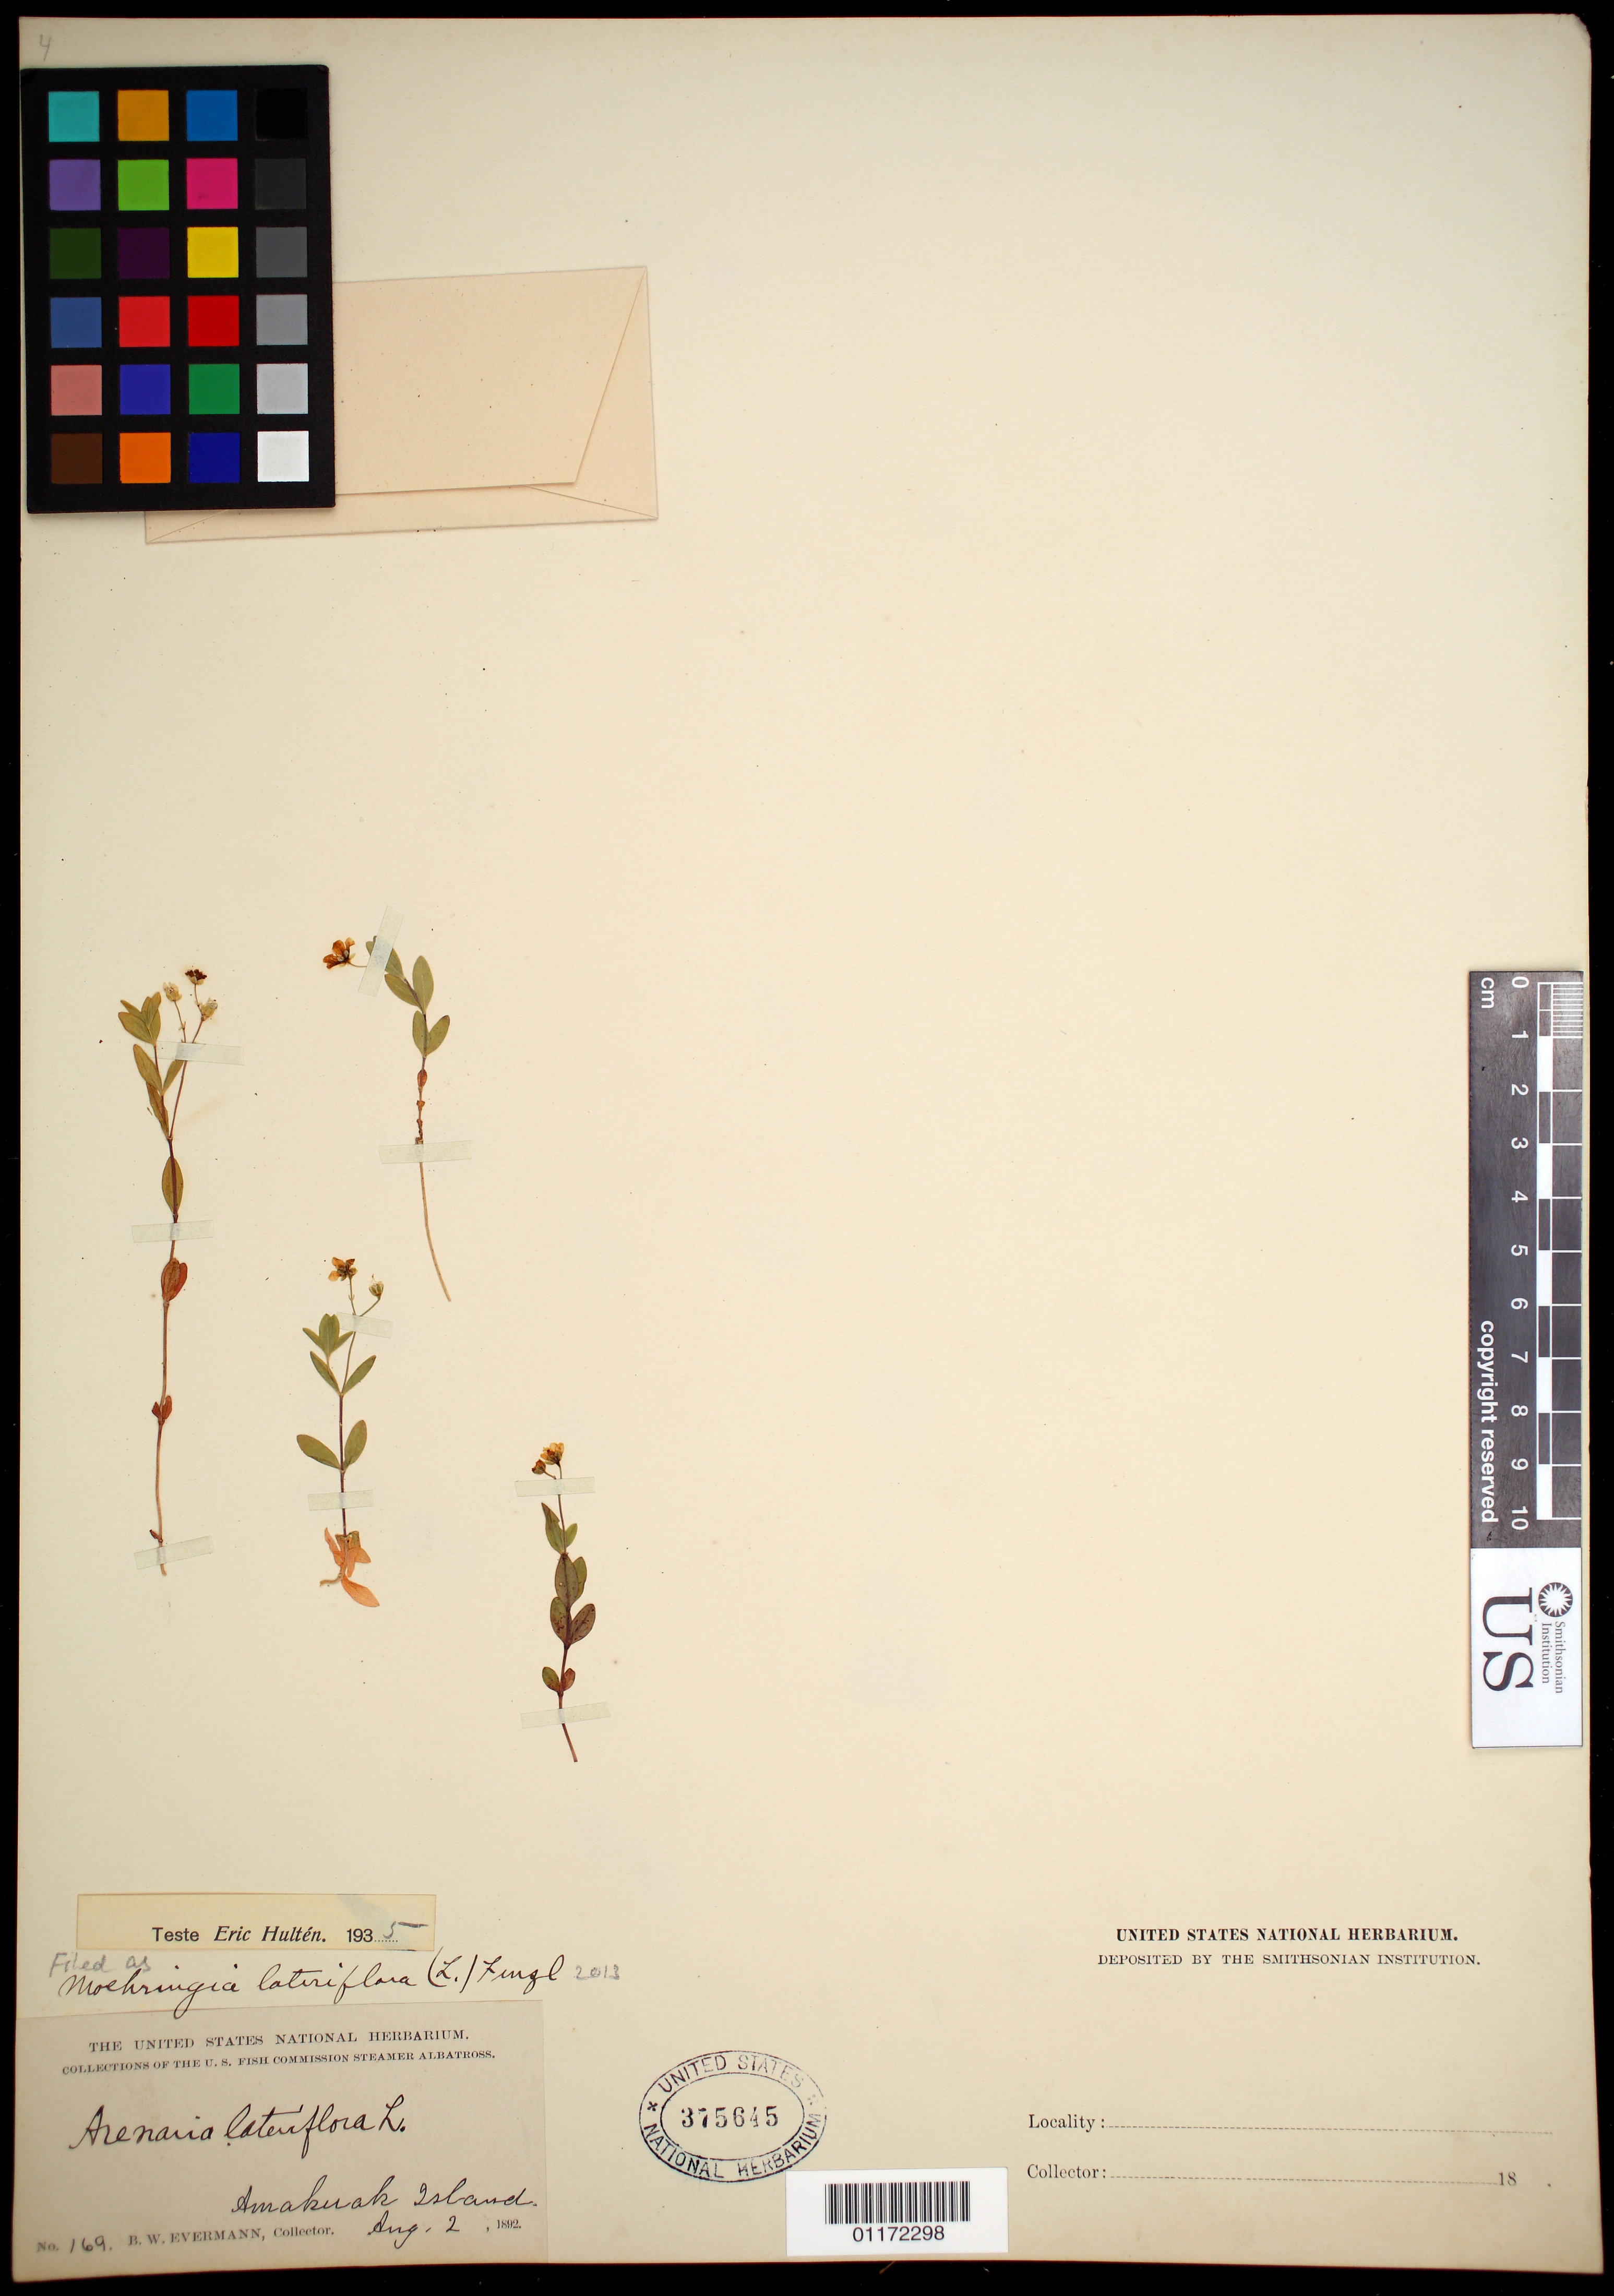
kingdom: Plantae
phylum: Tracheophyta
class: Magnoliopsida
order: Caryophyllales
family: Caryophyllaceae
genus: Moehringia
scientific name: Moehringia lateriflora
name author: (L.) Fenzl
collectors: B. W. Evermann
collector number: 169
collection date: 1892-08-02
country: United States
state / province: Alaska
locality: Amakuak Island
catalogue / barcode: US 375645